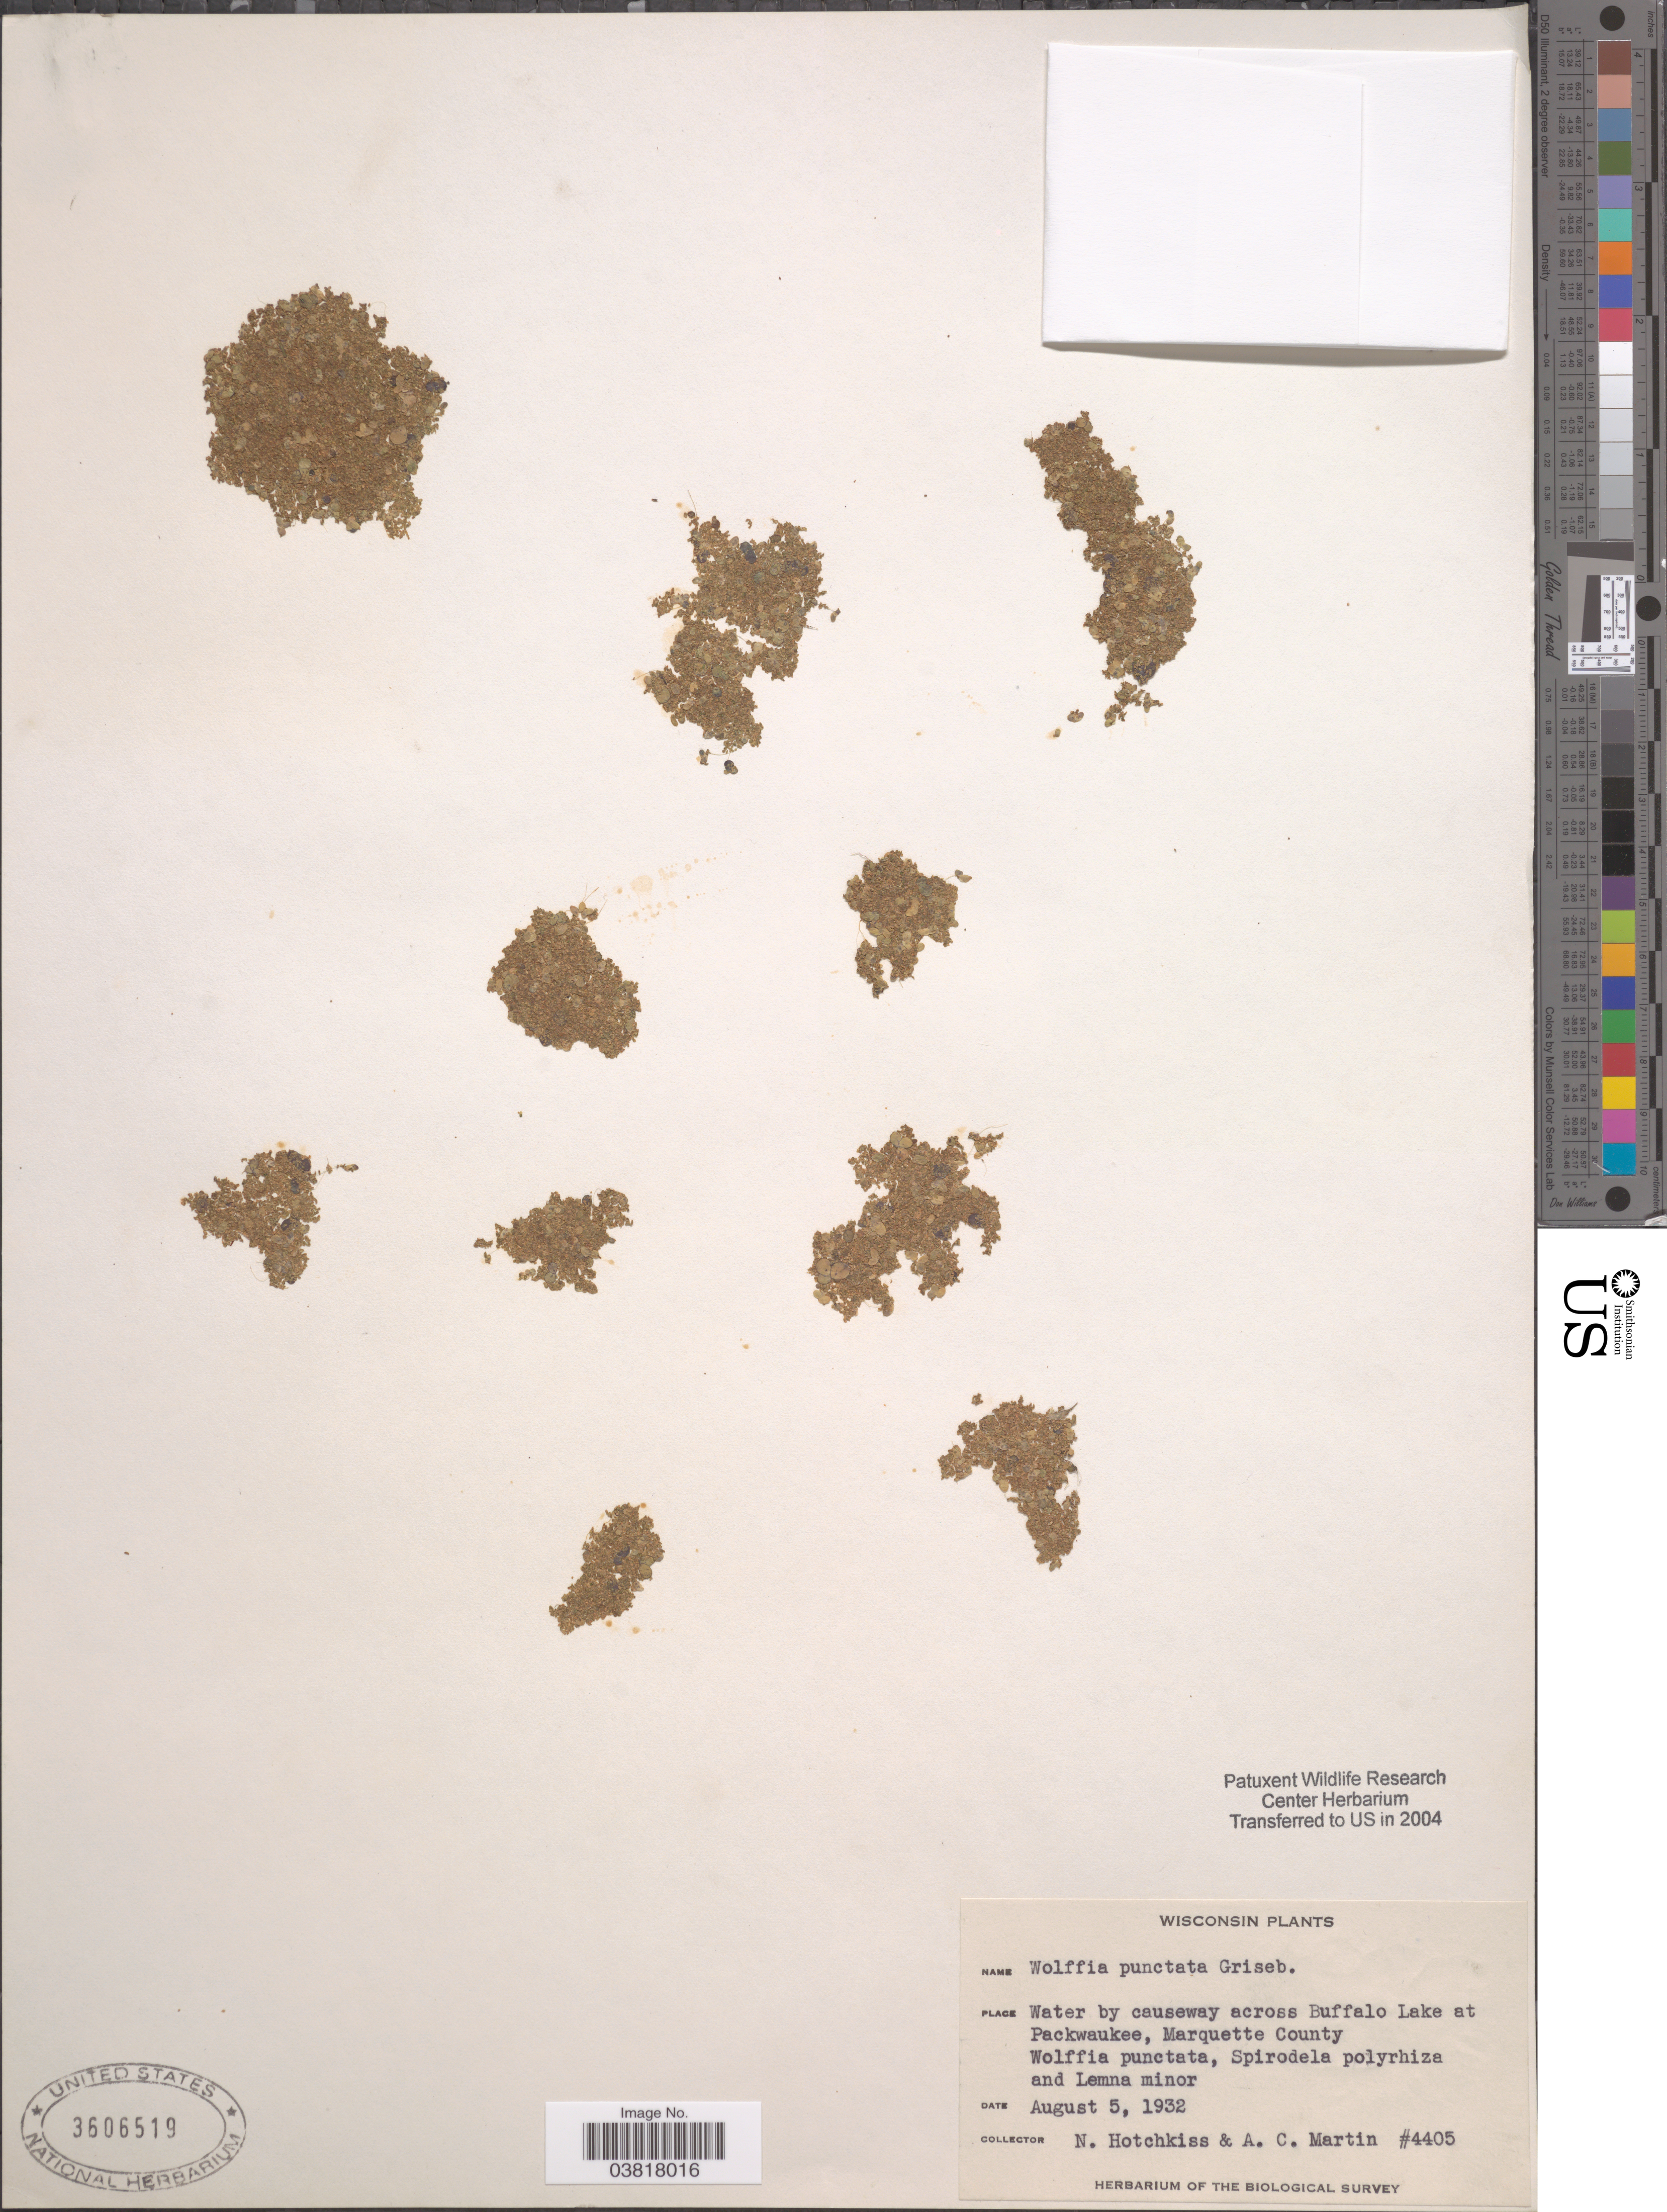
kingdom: Plantae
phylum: Tracheophyta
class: Liliopsida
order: Alismatales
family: Araceae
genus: Wolffia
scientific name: Wolffia punctata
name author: Griseb.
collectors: N. Hotchkiss & A. C. Martin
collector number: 4405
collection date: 1932-08-05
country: United States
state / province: Wisconsin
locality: Water by causeway across Buffalo Lake at Packwaukee, Marquette County Wolffia punctata, Spirodela polyrhiza and Lamna minor.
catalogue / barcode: US 3606519